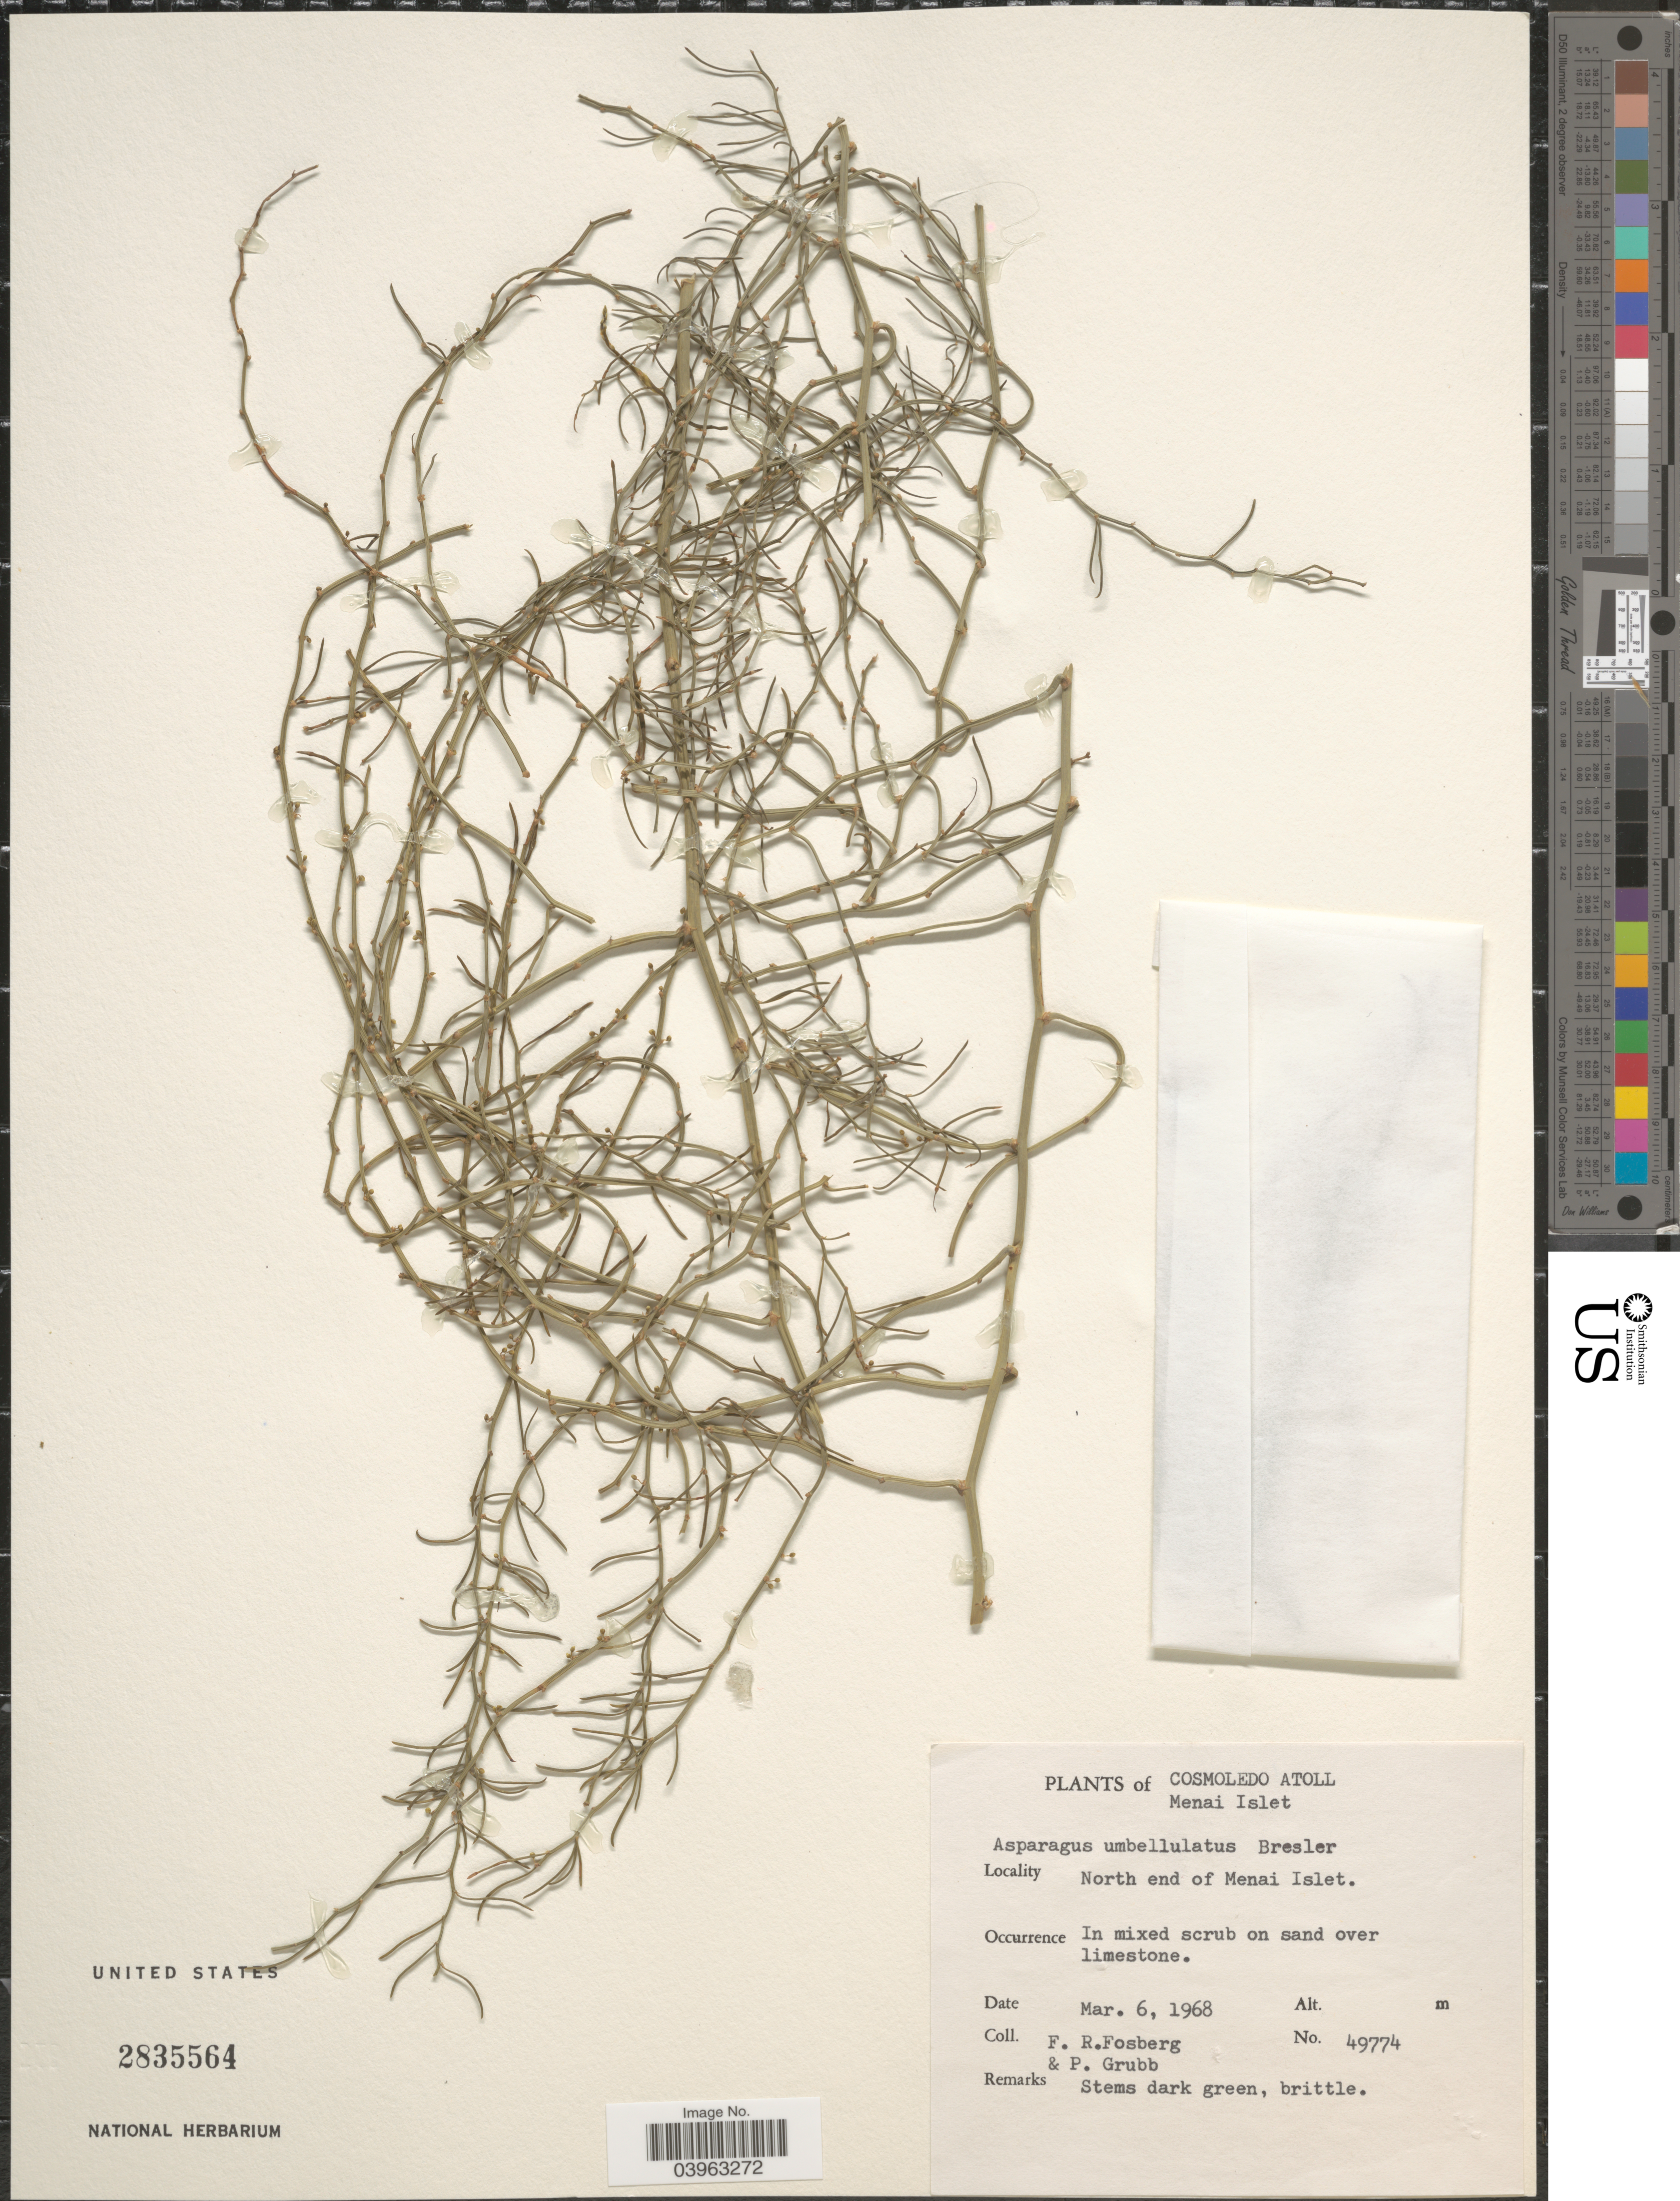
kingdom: Plantae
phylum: Tracheophyta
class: Liliopsida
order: Asparagales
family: Asparagaceae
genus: Asparagus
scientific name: Asparagus umbellatus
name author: Link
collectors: F. R. Fosberg & P. J. Grubb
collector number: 49774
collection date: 1968-03-06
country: Seychelles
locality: Cosmoledo Atoll. Menai Islet. North end of Menai Islet.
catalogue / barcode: US 2835564